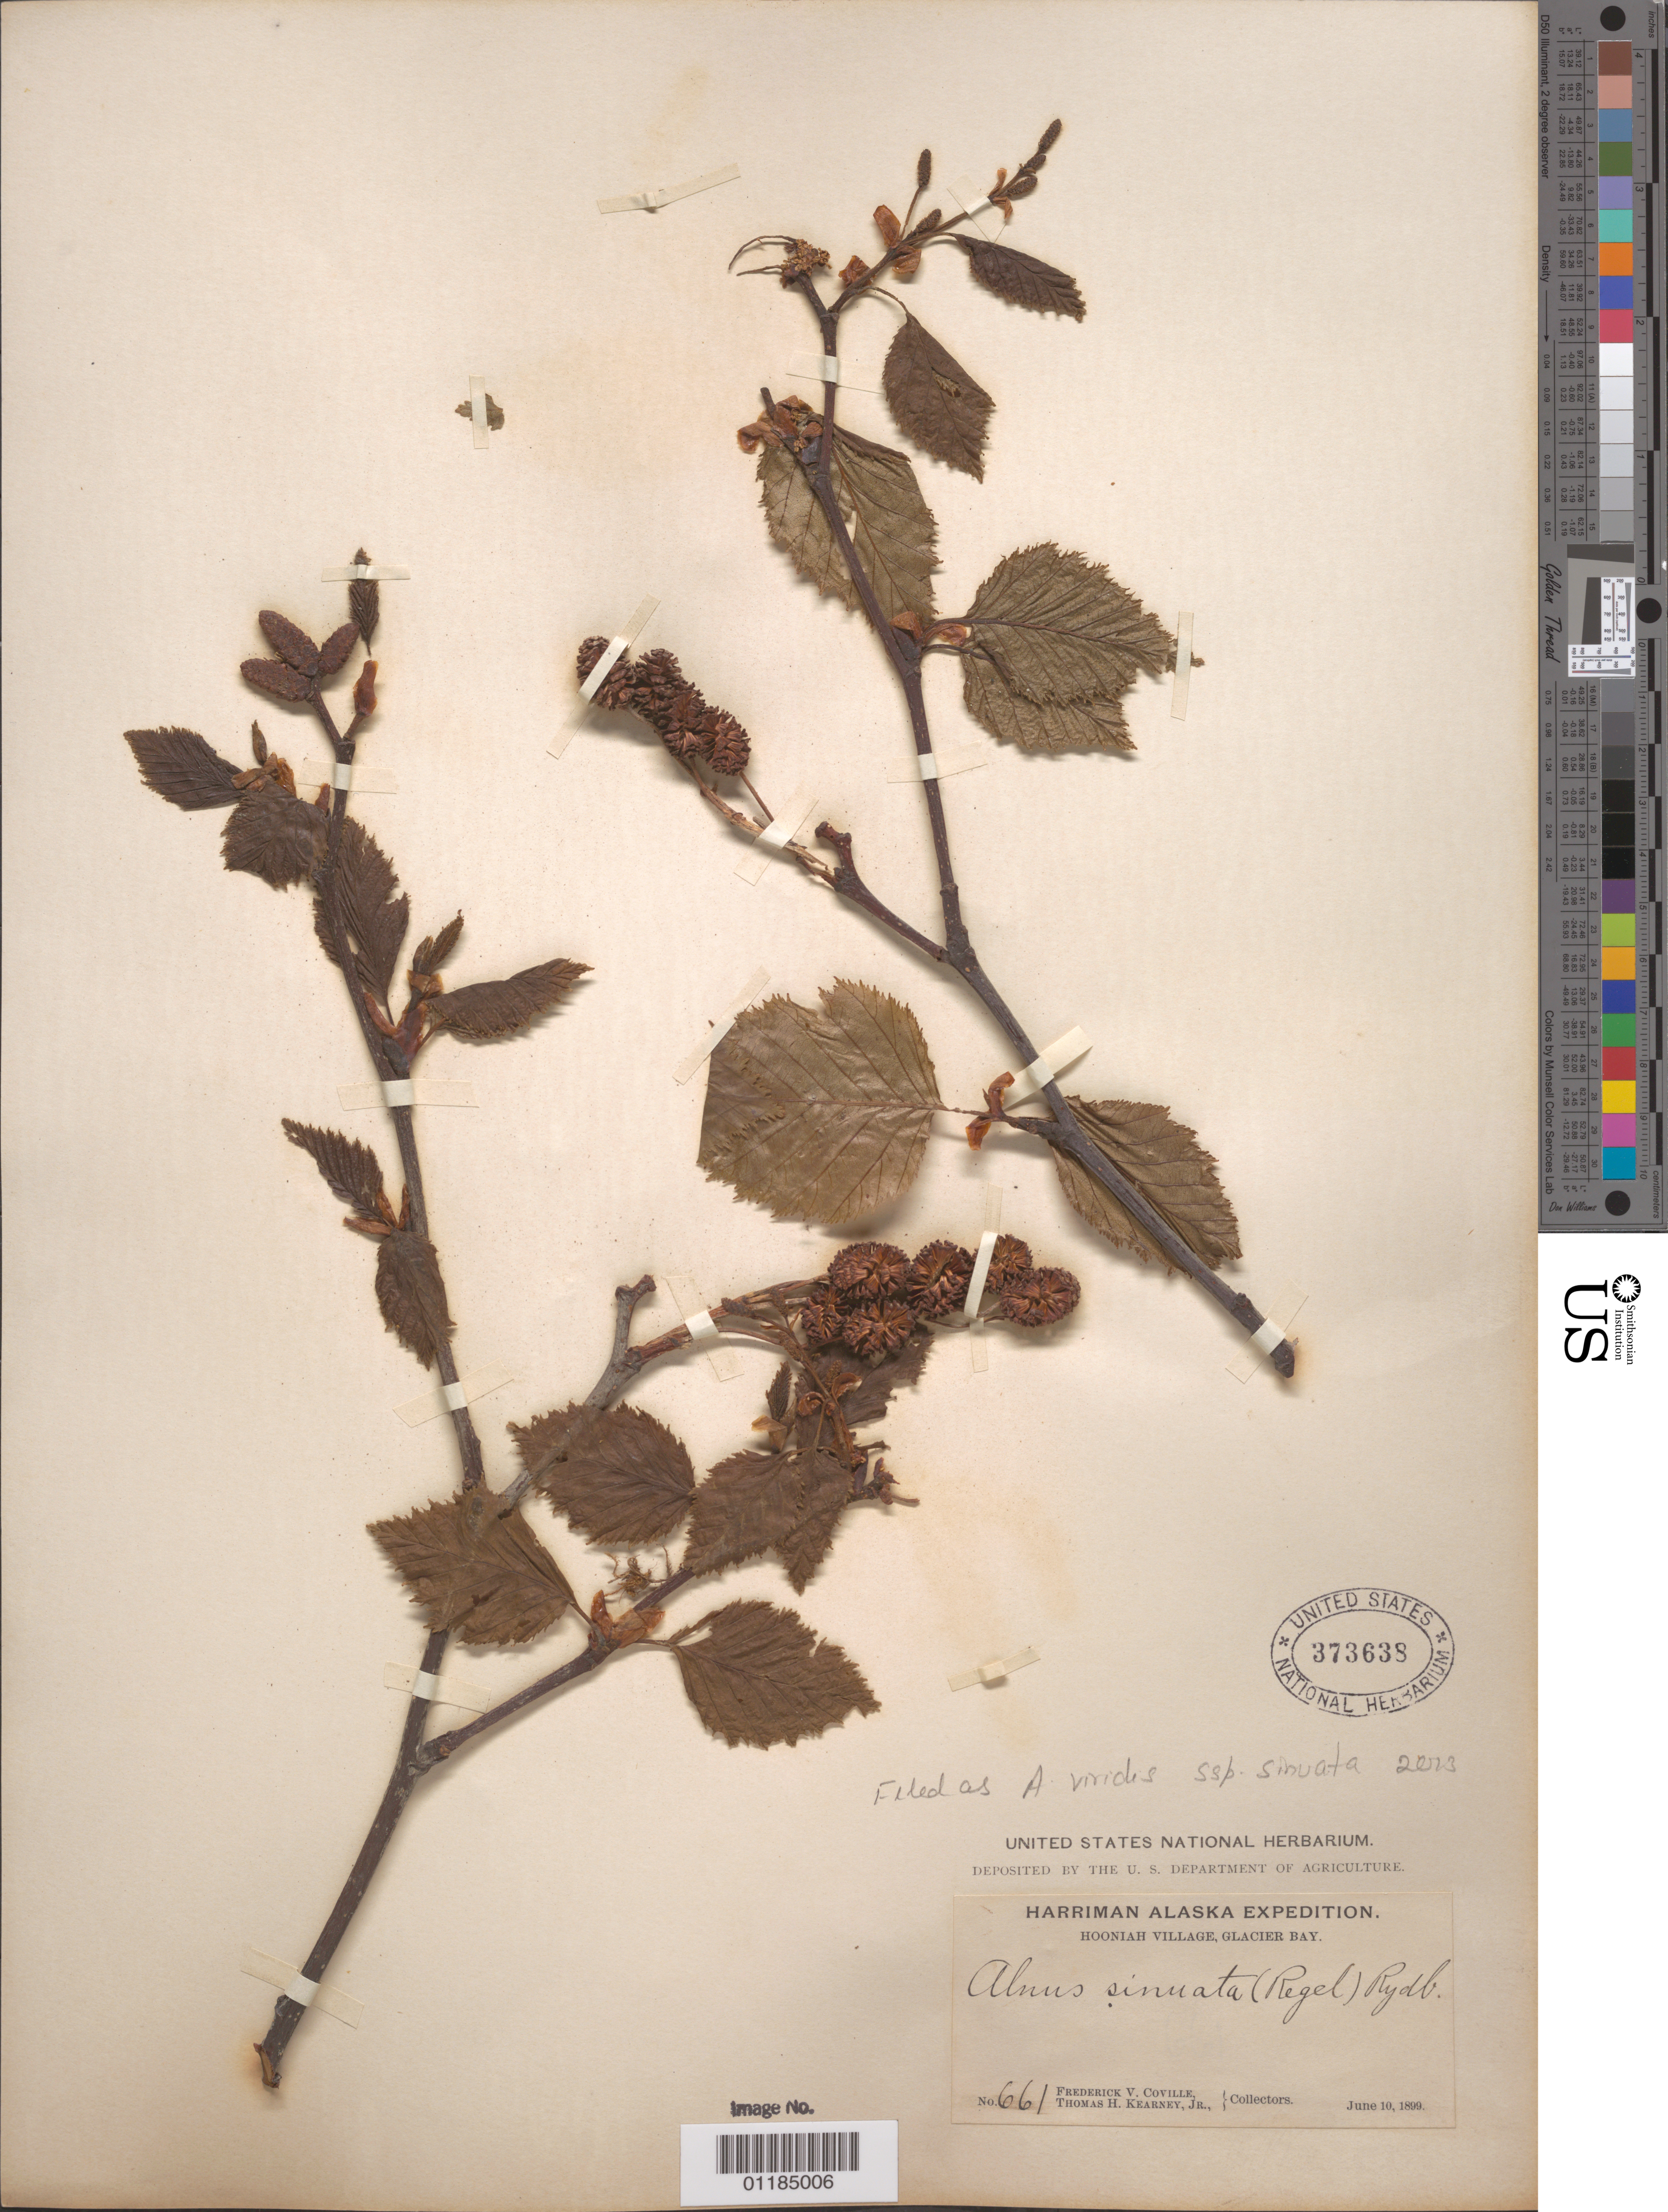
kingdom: Plantae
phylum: Tracheophyta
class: Magnoliopsida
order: Fagales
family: Betulaceae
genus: Alnus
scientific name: Alnus viridis subsp. sinuata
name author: Regel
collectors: F. V. Coville & T. H. Kearney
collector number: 661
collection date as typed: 10 Jun 1899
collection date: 1899-06-10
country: United States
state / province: Alaska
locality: Hooniah Village, Glacier Bay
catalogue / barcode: US 373638